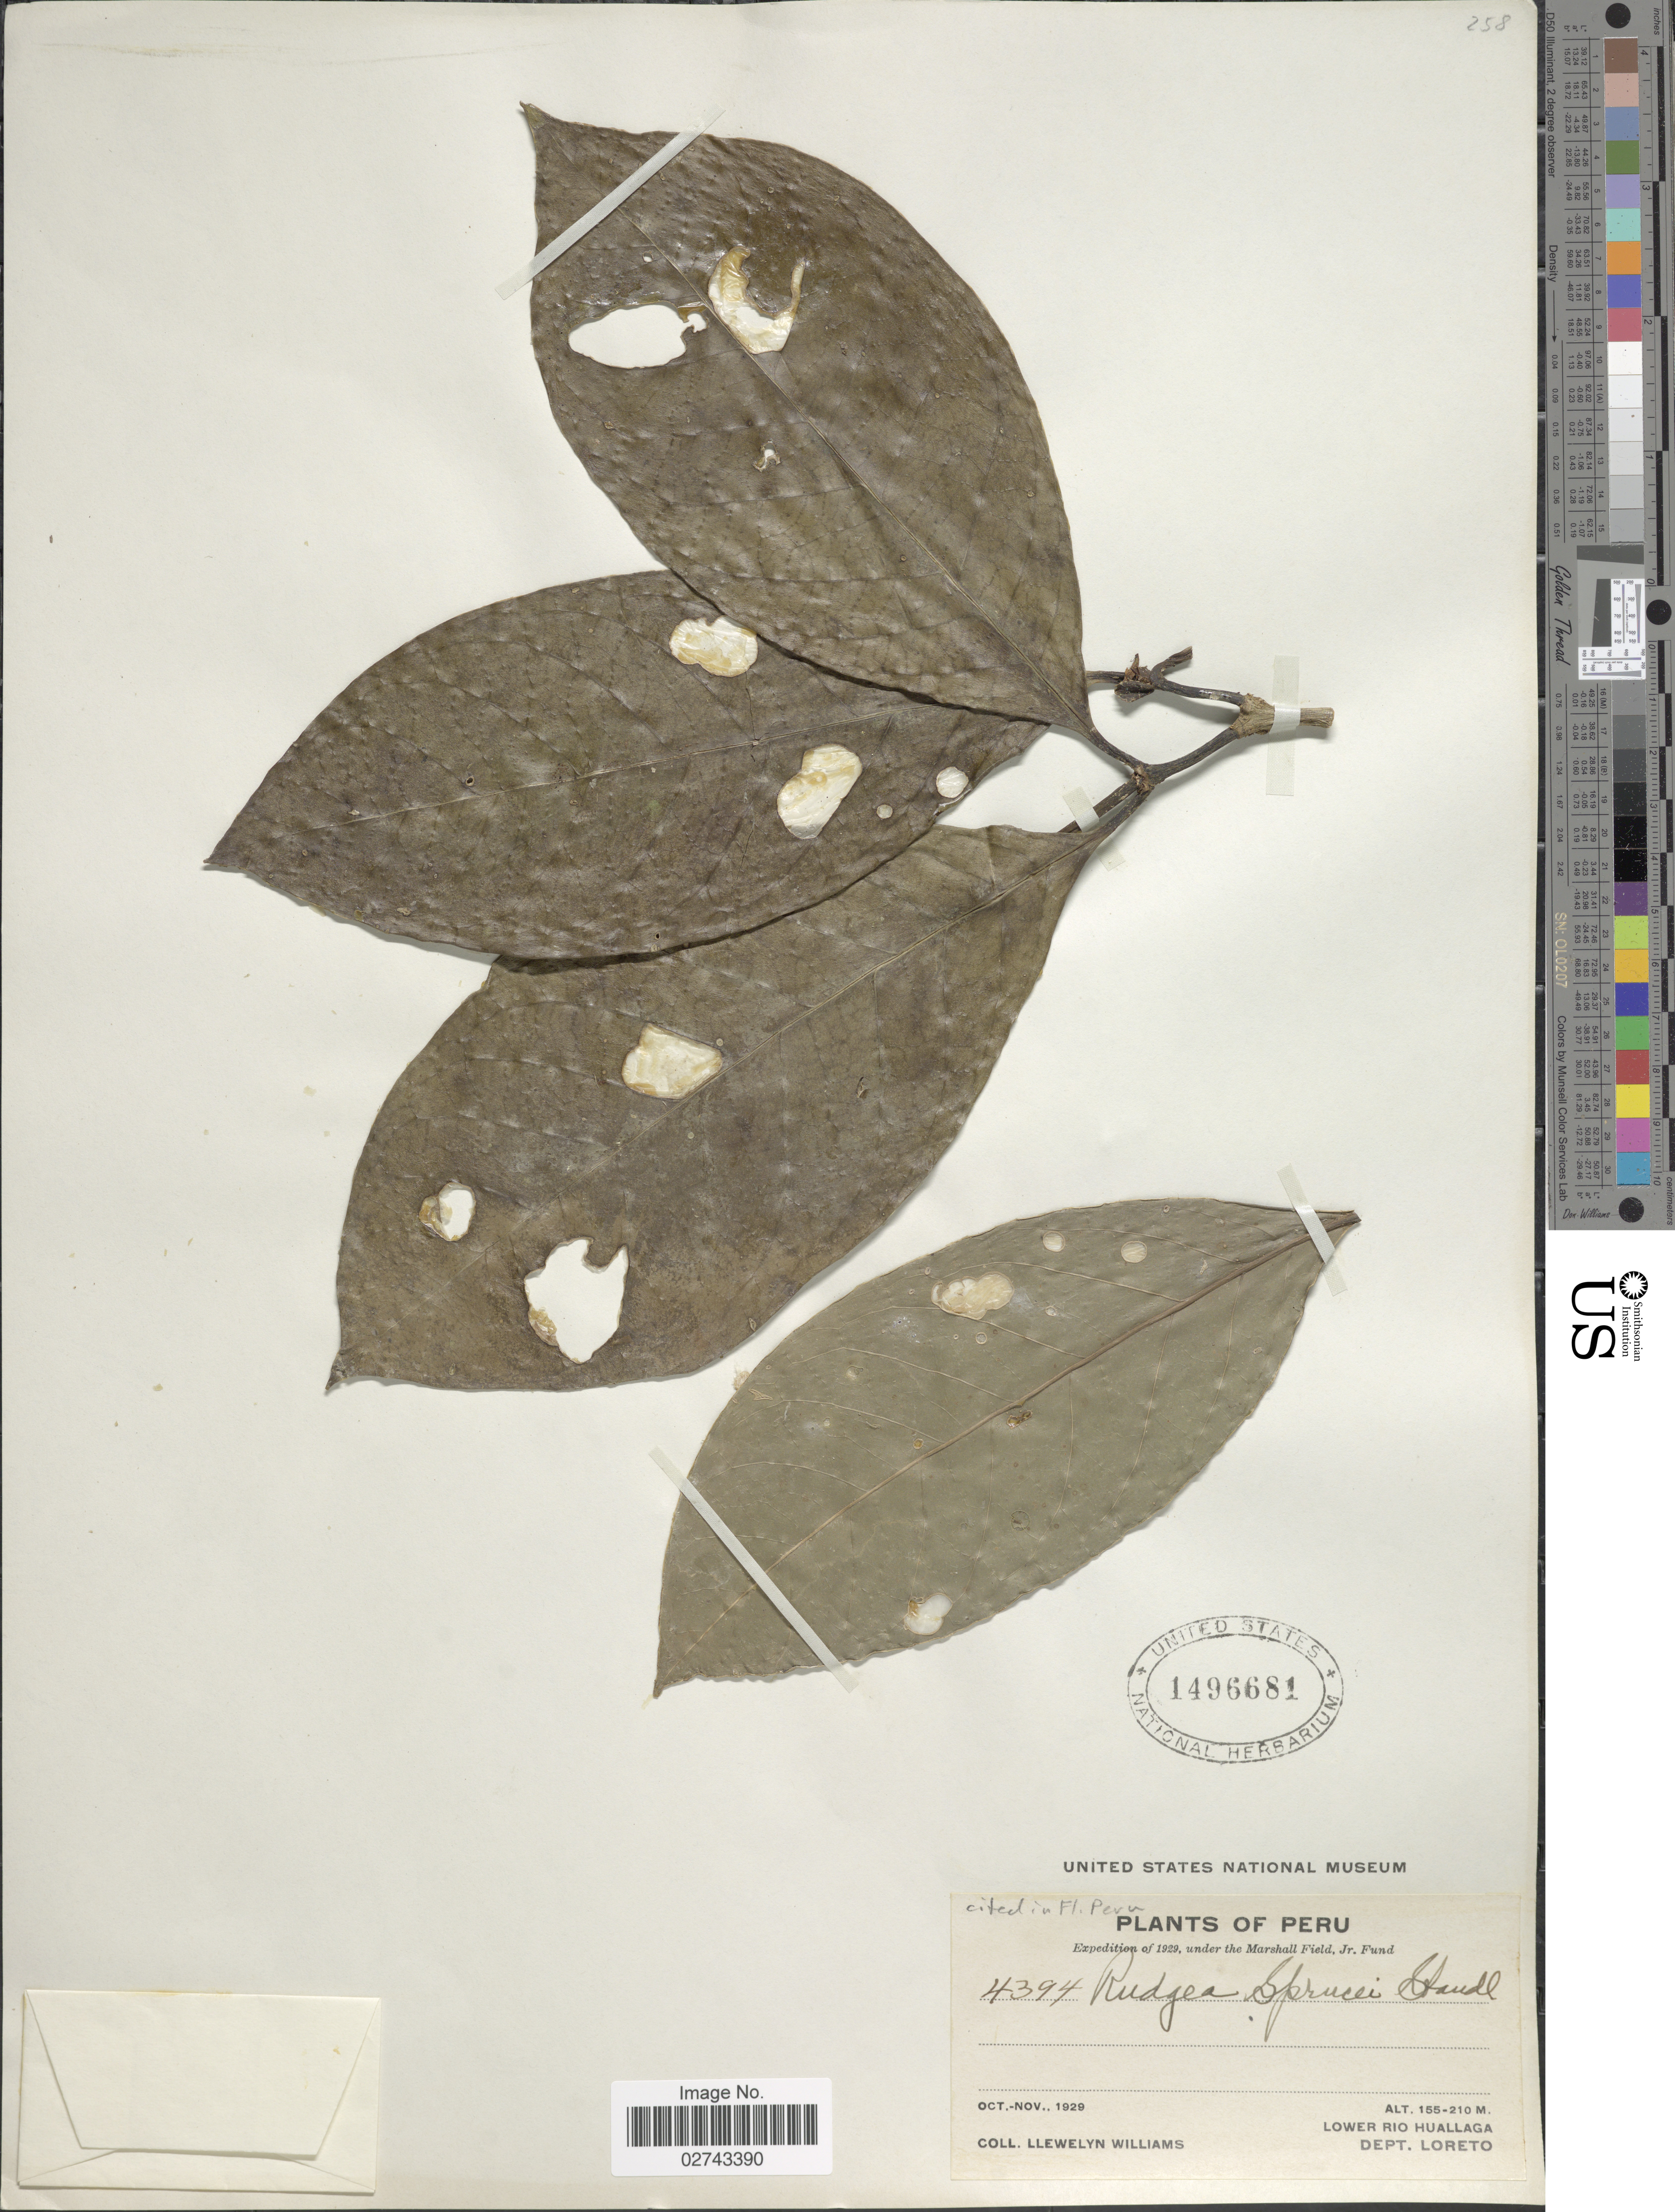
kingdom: Plantae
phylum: Tracheophyta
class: Magnoliopsida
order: Gentianales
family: Rubiaceae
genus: Rudgea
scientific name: Rudgea sprucei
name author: Standl.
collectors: Ll. Williams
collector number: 4394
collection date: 1929-10/1929-11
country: Peru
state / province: Loreto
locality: Lower Rio Huallaga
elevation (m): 155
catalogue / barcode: US 1496681